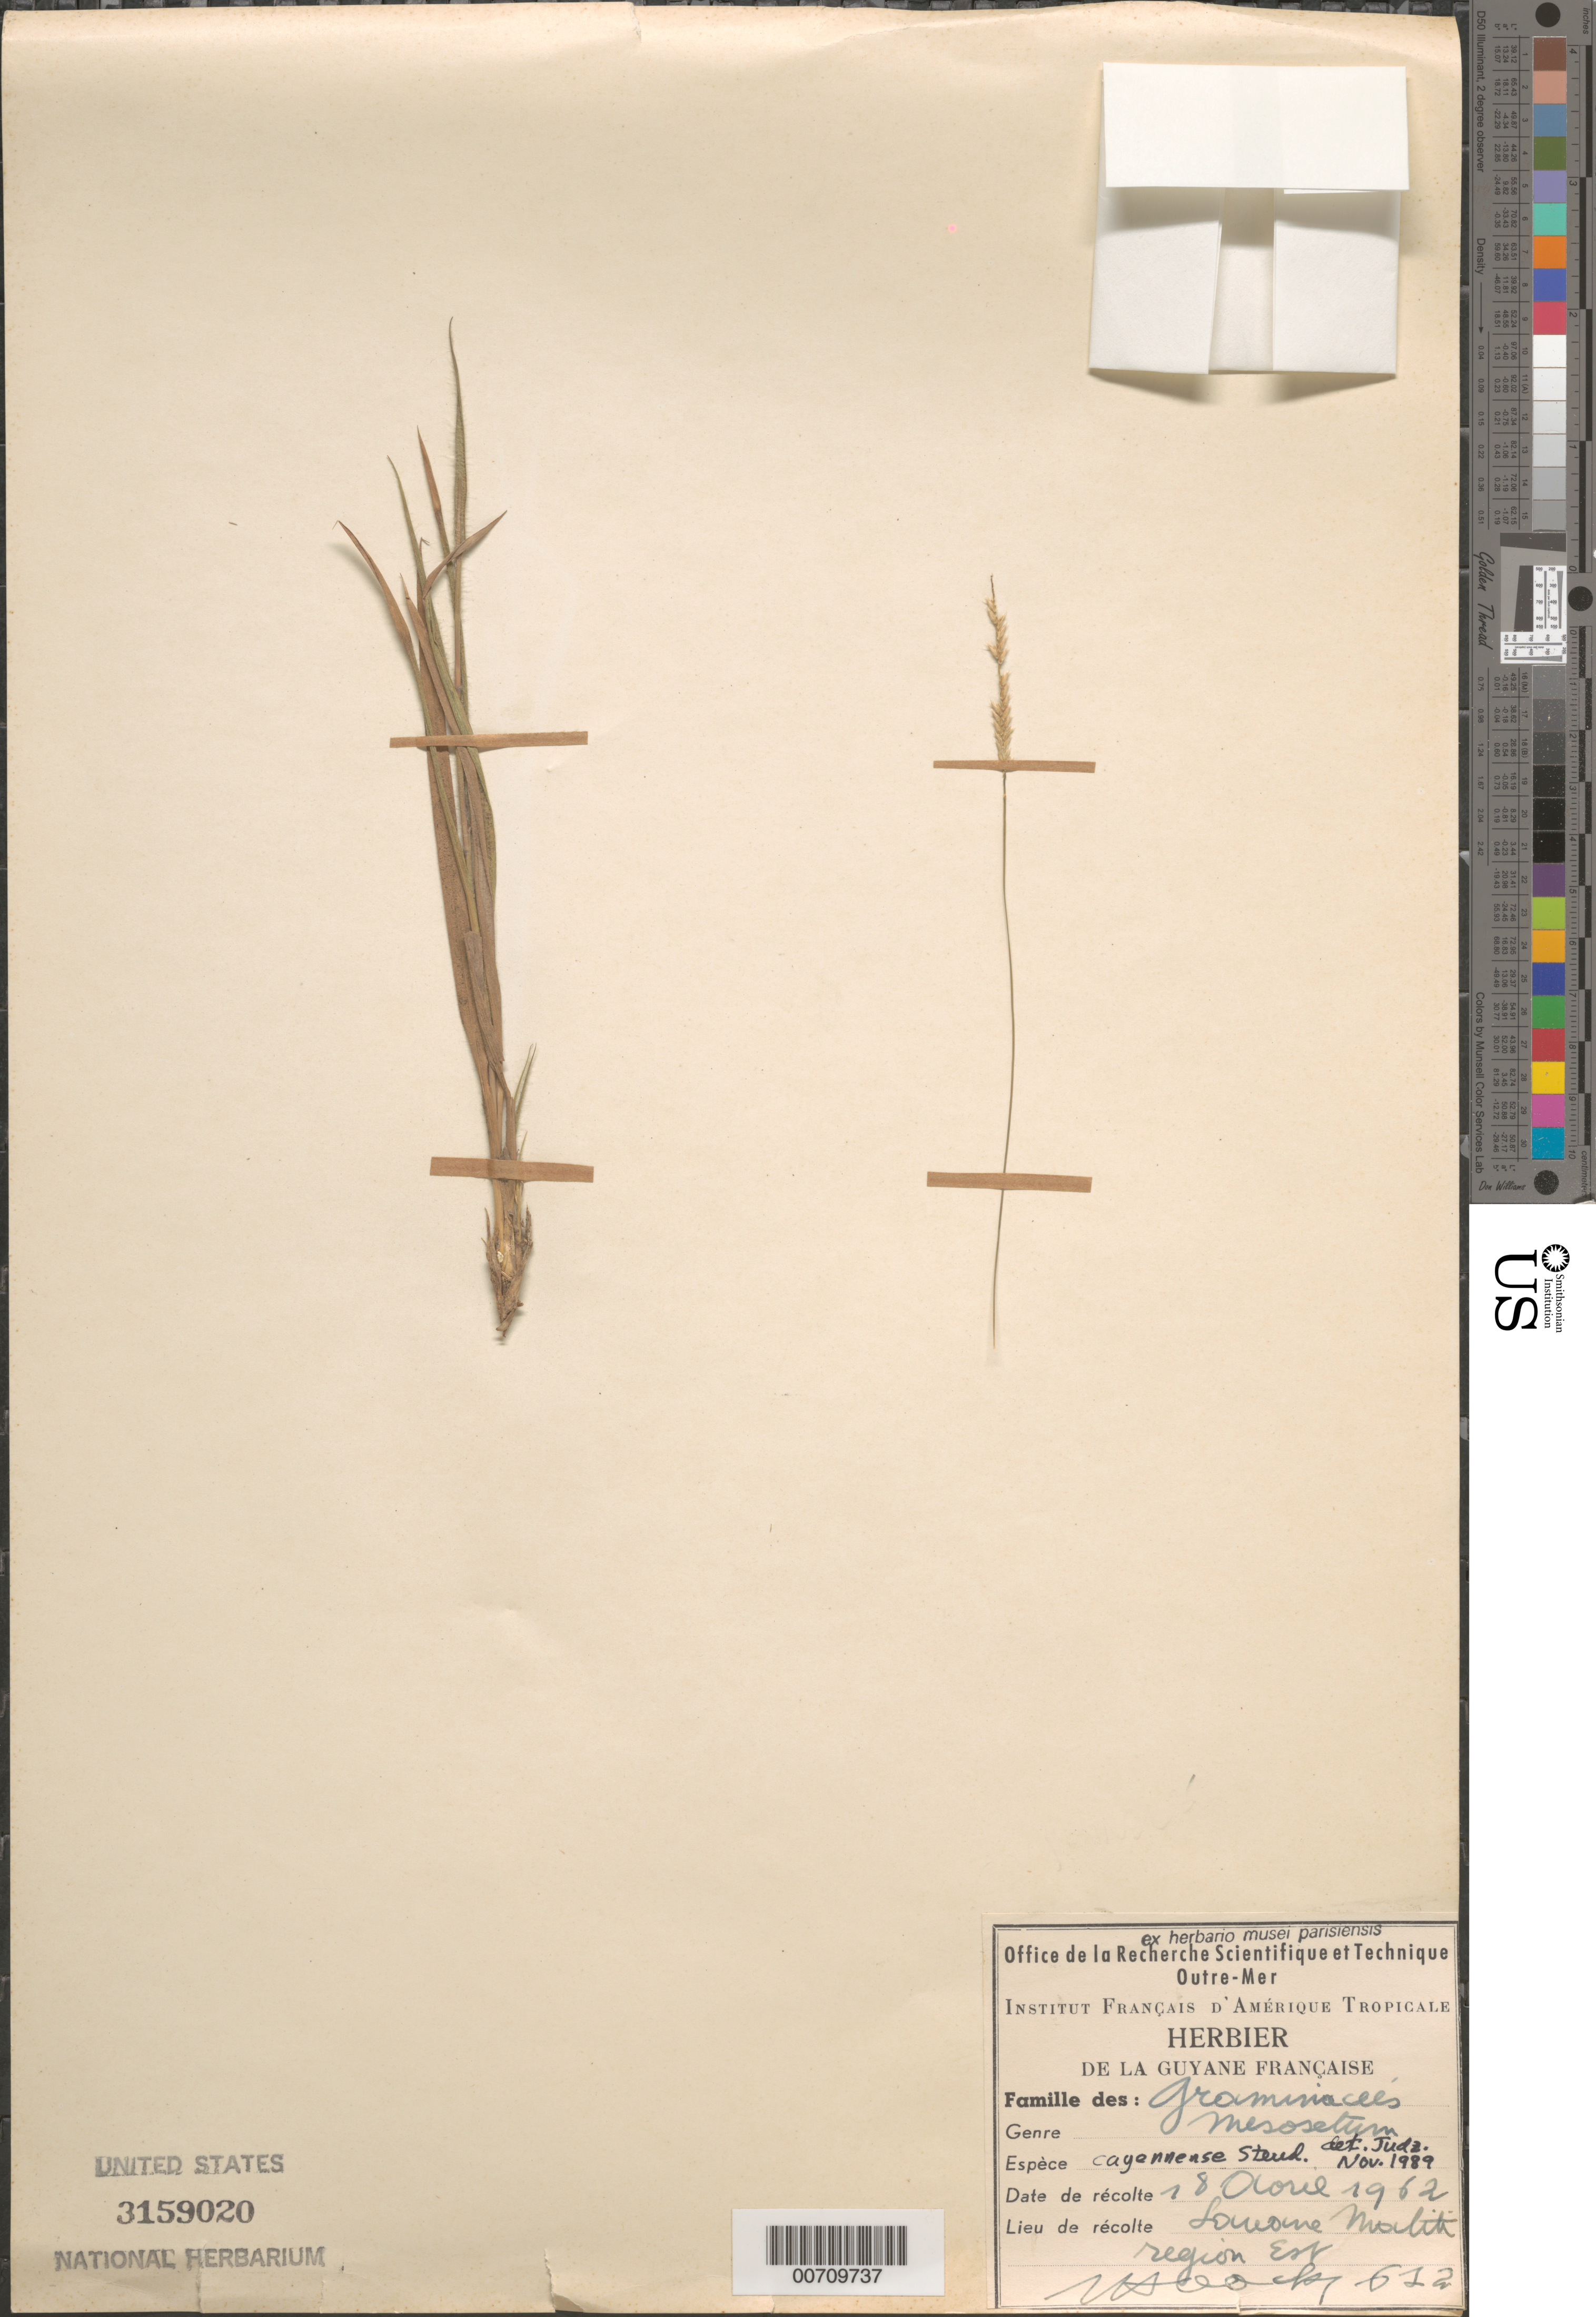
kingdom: Plantae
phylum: Tracheophyta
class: Liliopsida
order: Poales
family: Poaceae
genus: Mesosetum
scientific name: Mesosetum blakei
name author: Swallen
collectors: J. Hoock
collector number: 612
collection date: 1962-04-18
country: French Guiana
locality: Guyane Française. Savane Matiti region Est.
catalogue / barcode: US 3159020